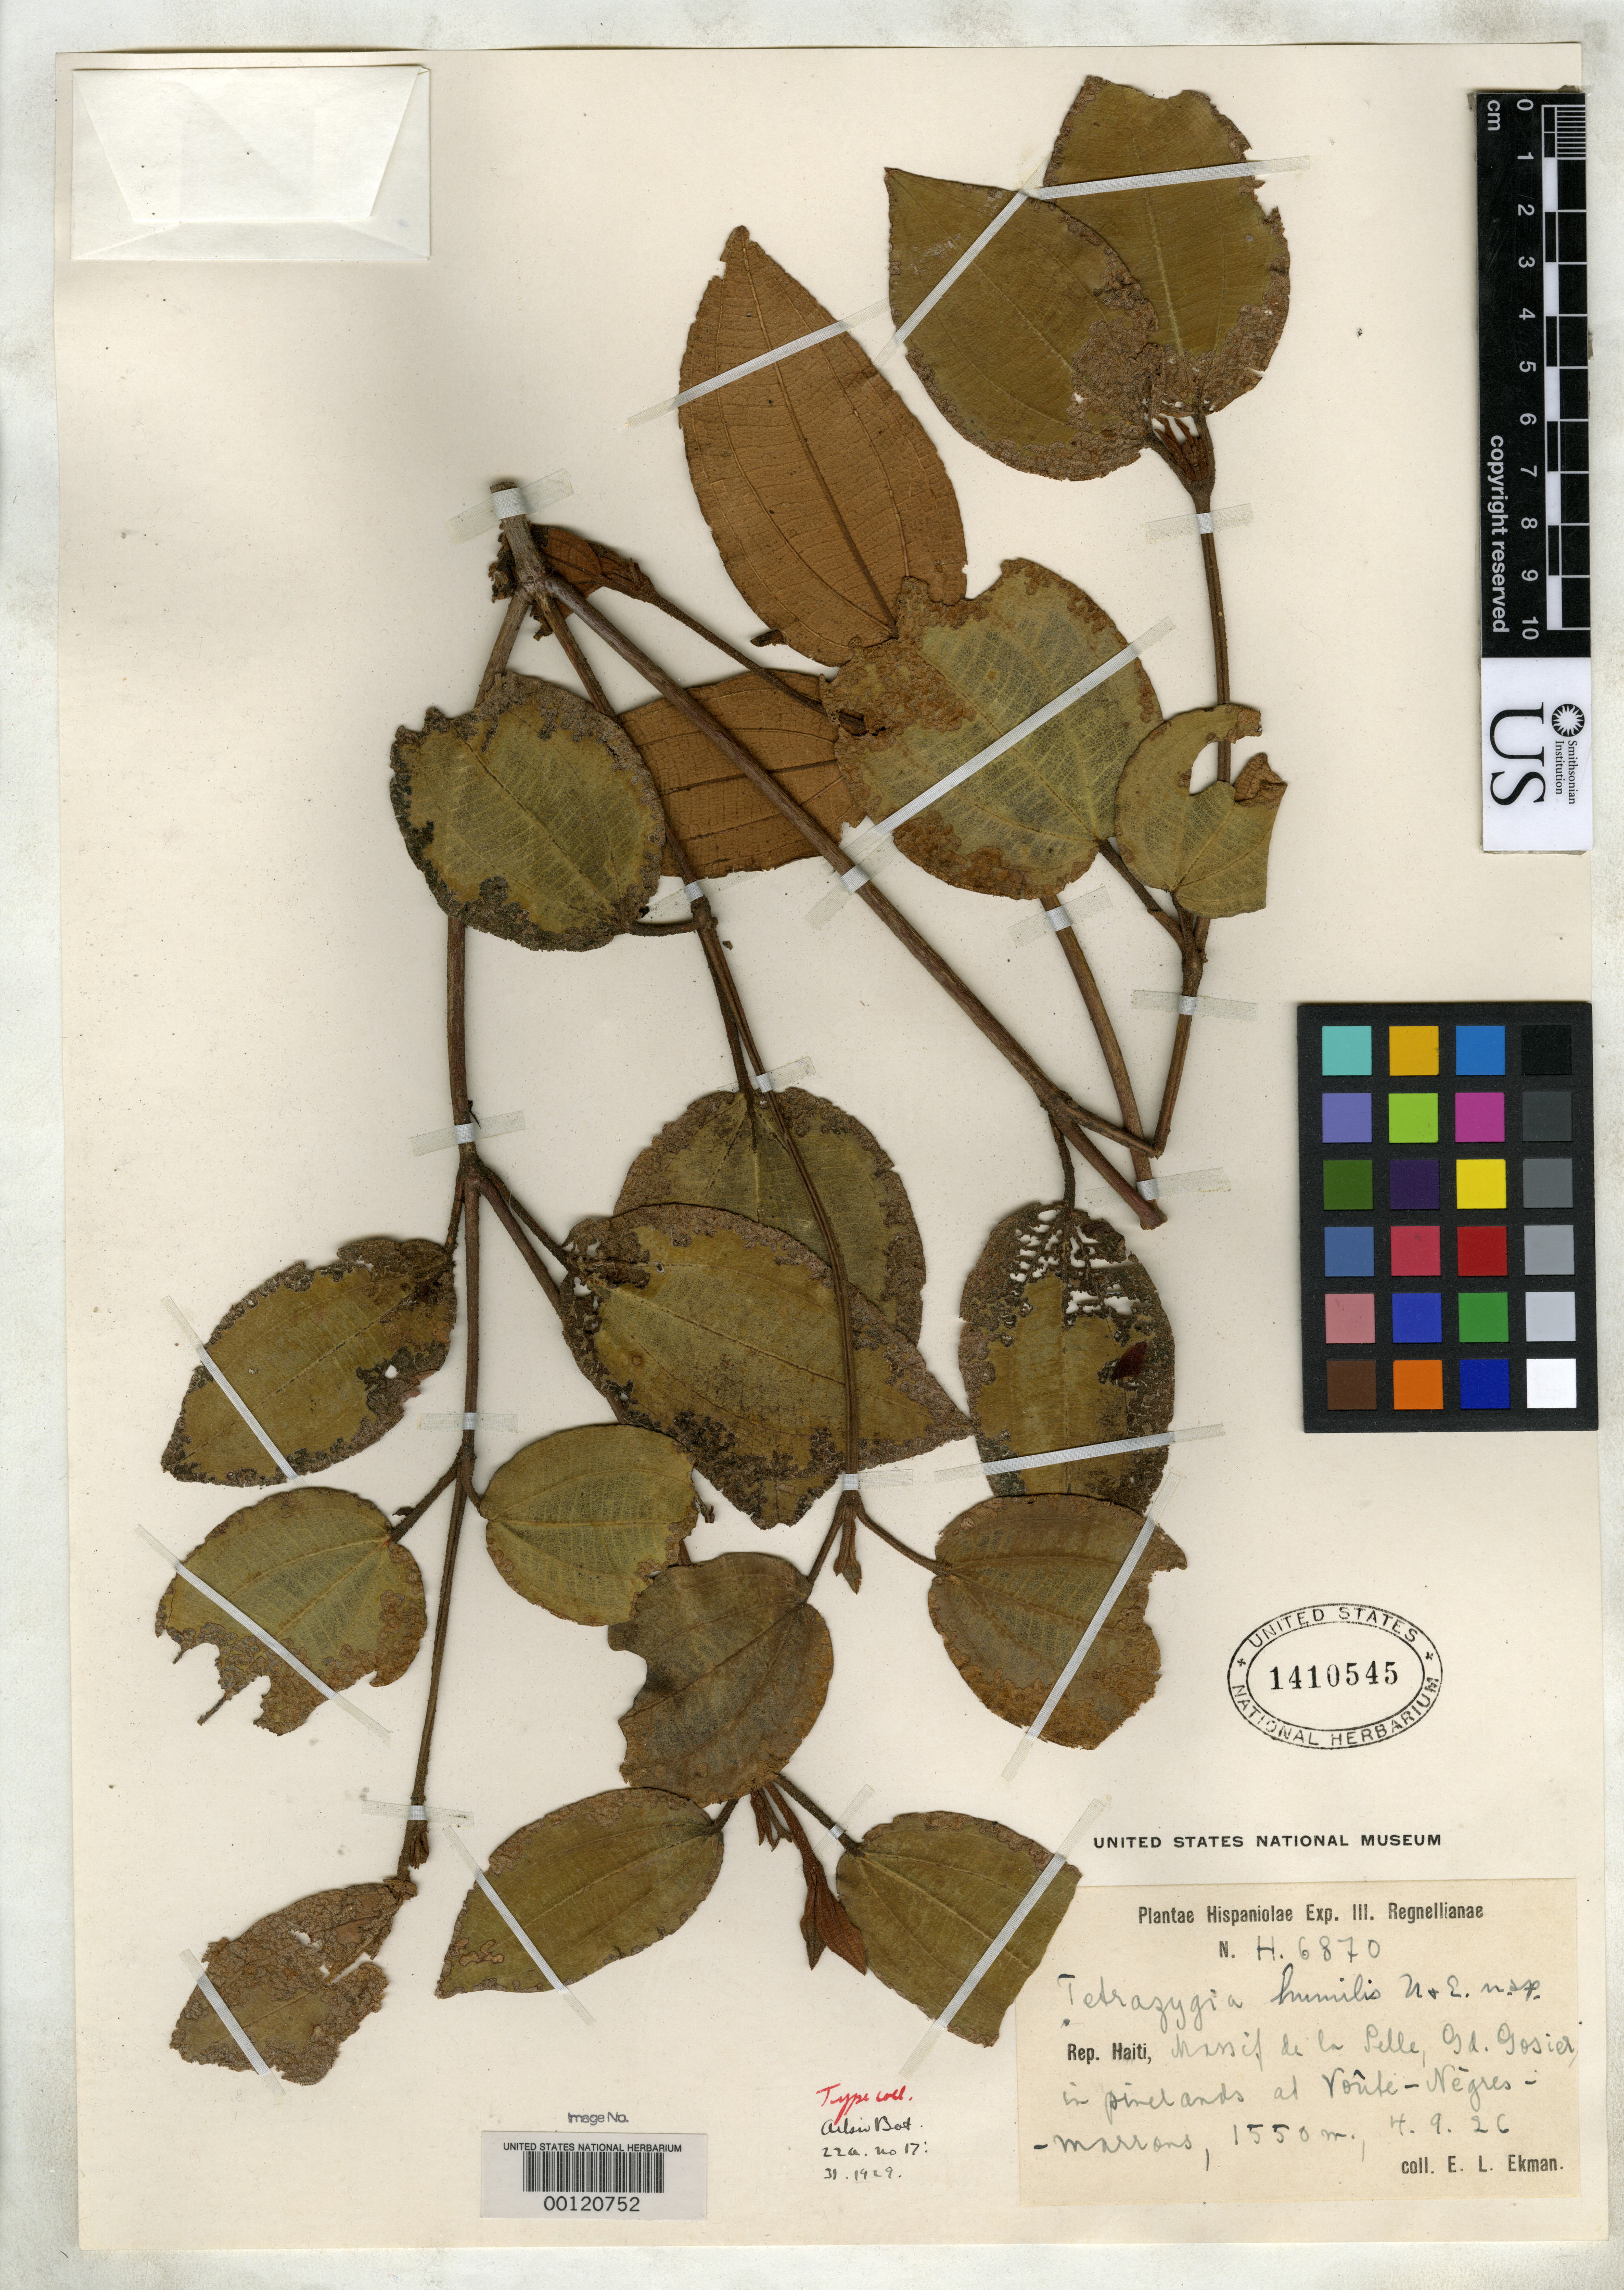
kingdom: Plantae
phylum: Tracheophyta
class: Magnoliopsida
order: Myrtales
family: Melastomataceae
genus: Tetrazygia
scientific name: Tetrazygia humilis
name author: Urb. & Ekman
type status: Isotype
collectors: E. L. Ekman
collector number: H 6870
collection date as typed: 04 Sep 1926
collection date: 1926-09-04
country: Haiti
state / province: Ouest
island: Hispaniola Island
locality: Massif de La Selle in Gros morne des Commissaires in pinetis prope Grand-Gosier.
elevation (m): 1550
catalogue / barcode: US 1410545